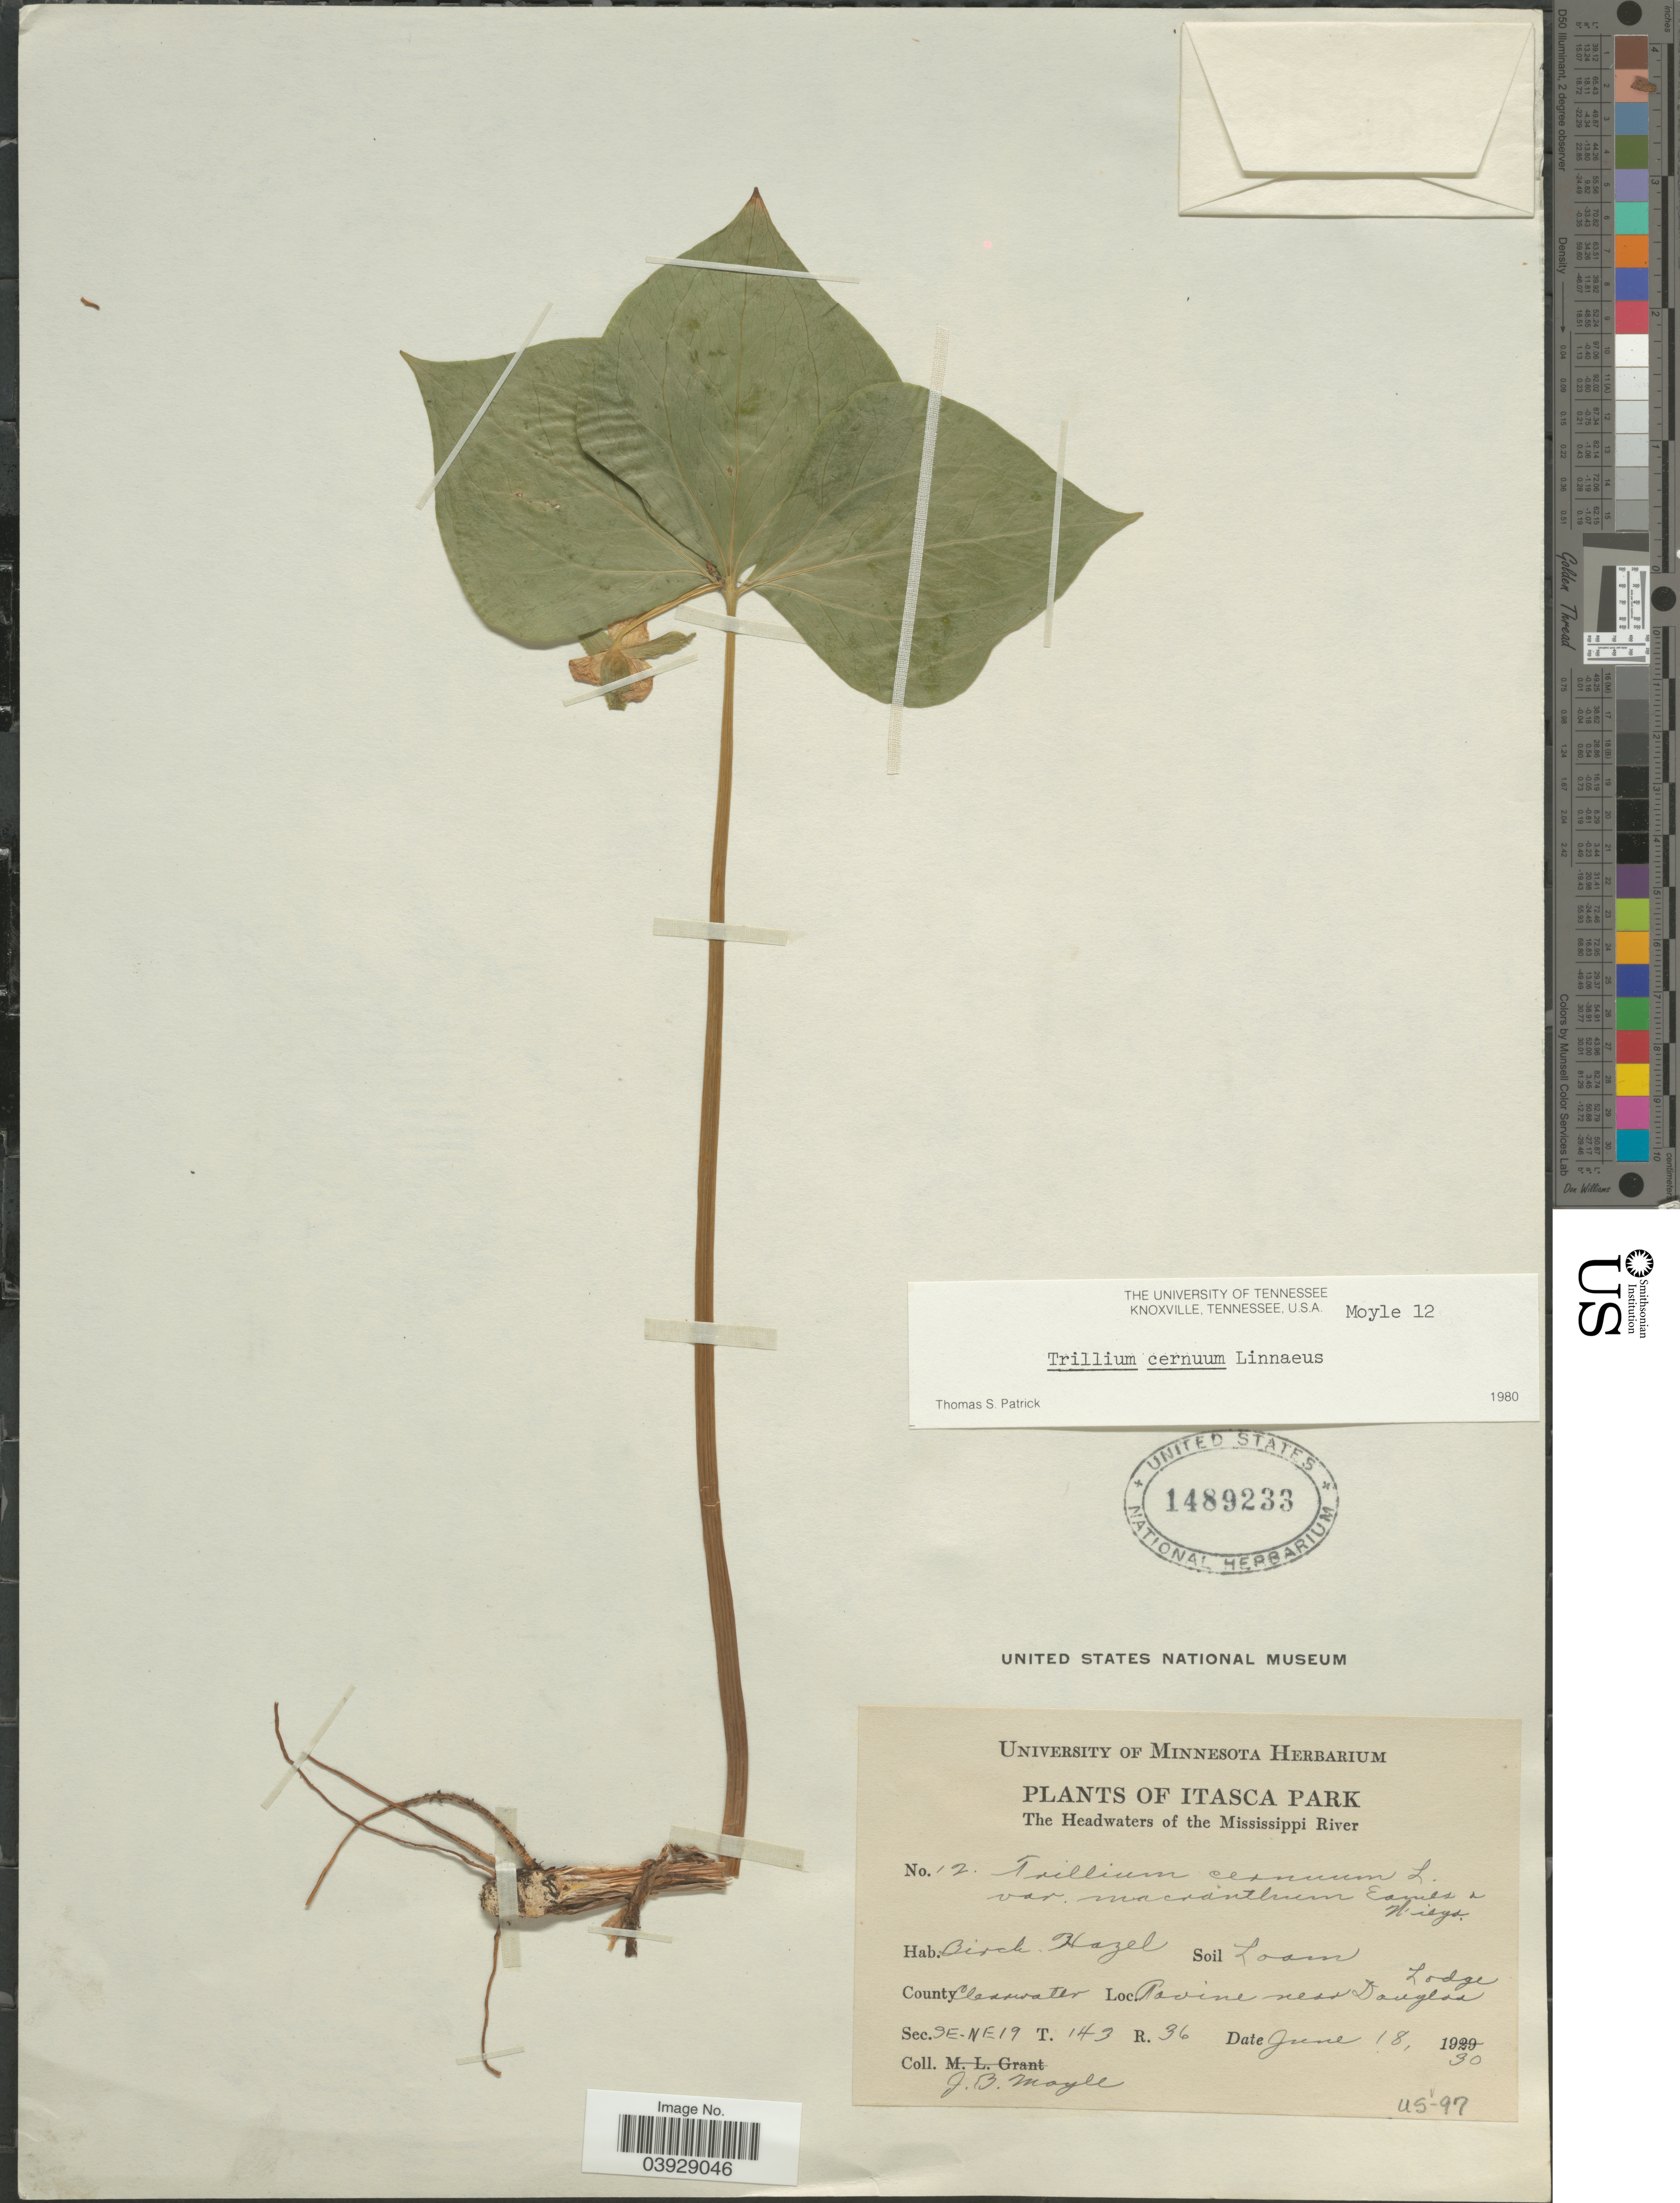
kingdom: Plantae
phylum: Tracheophyta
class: Liliopsida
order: Liliales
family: Melanthiaceae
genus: Trillium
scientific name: Trillium cernuum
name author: L.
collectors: J. Moyle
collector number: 12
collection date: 1930-06-18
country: United States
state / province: Minnesota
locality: Itasca Park. The Headwaters of the Mississippi River. County Clearwater. Ravine near Douglas Lodge. Sec. SE-NE 19 T. 143 R. 36.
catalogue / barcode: US 1489233